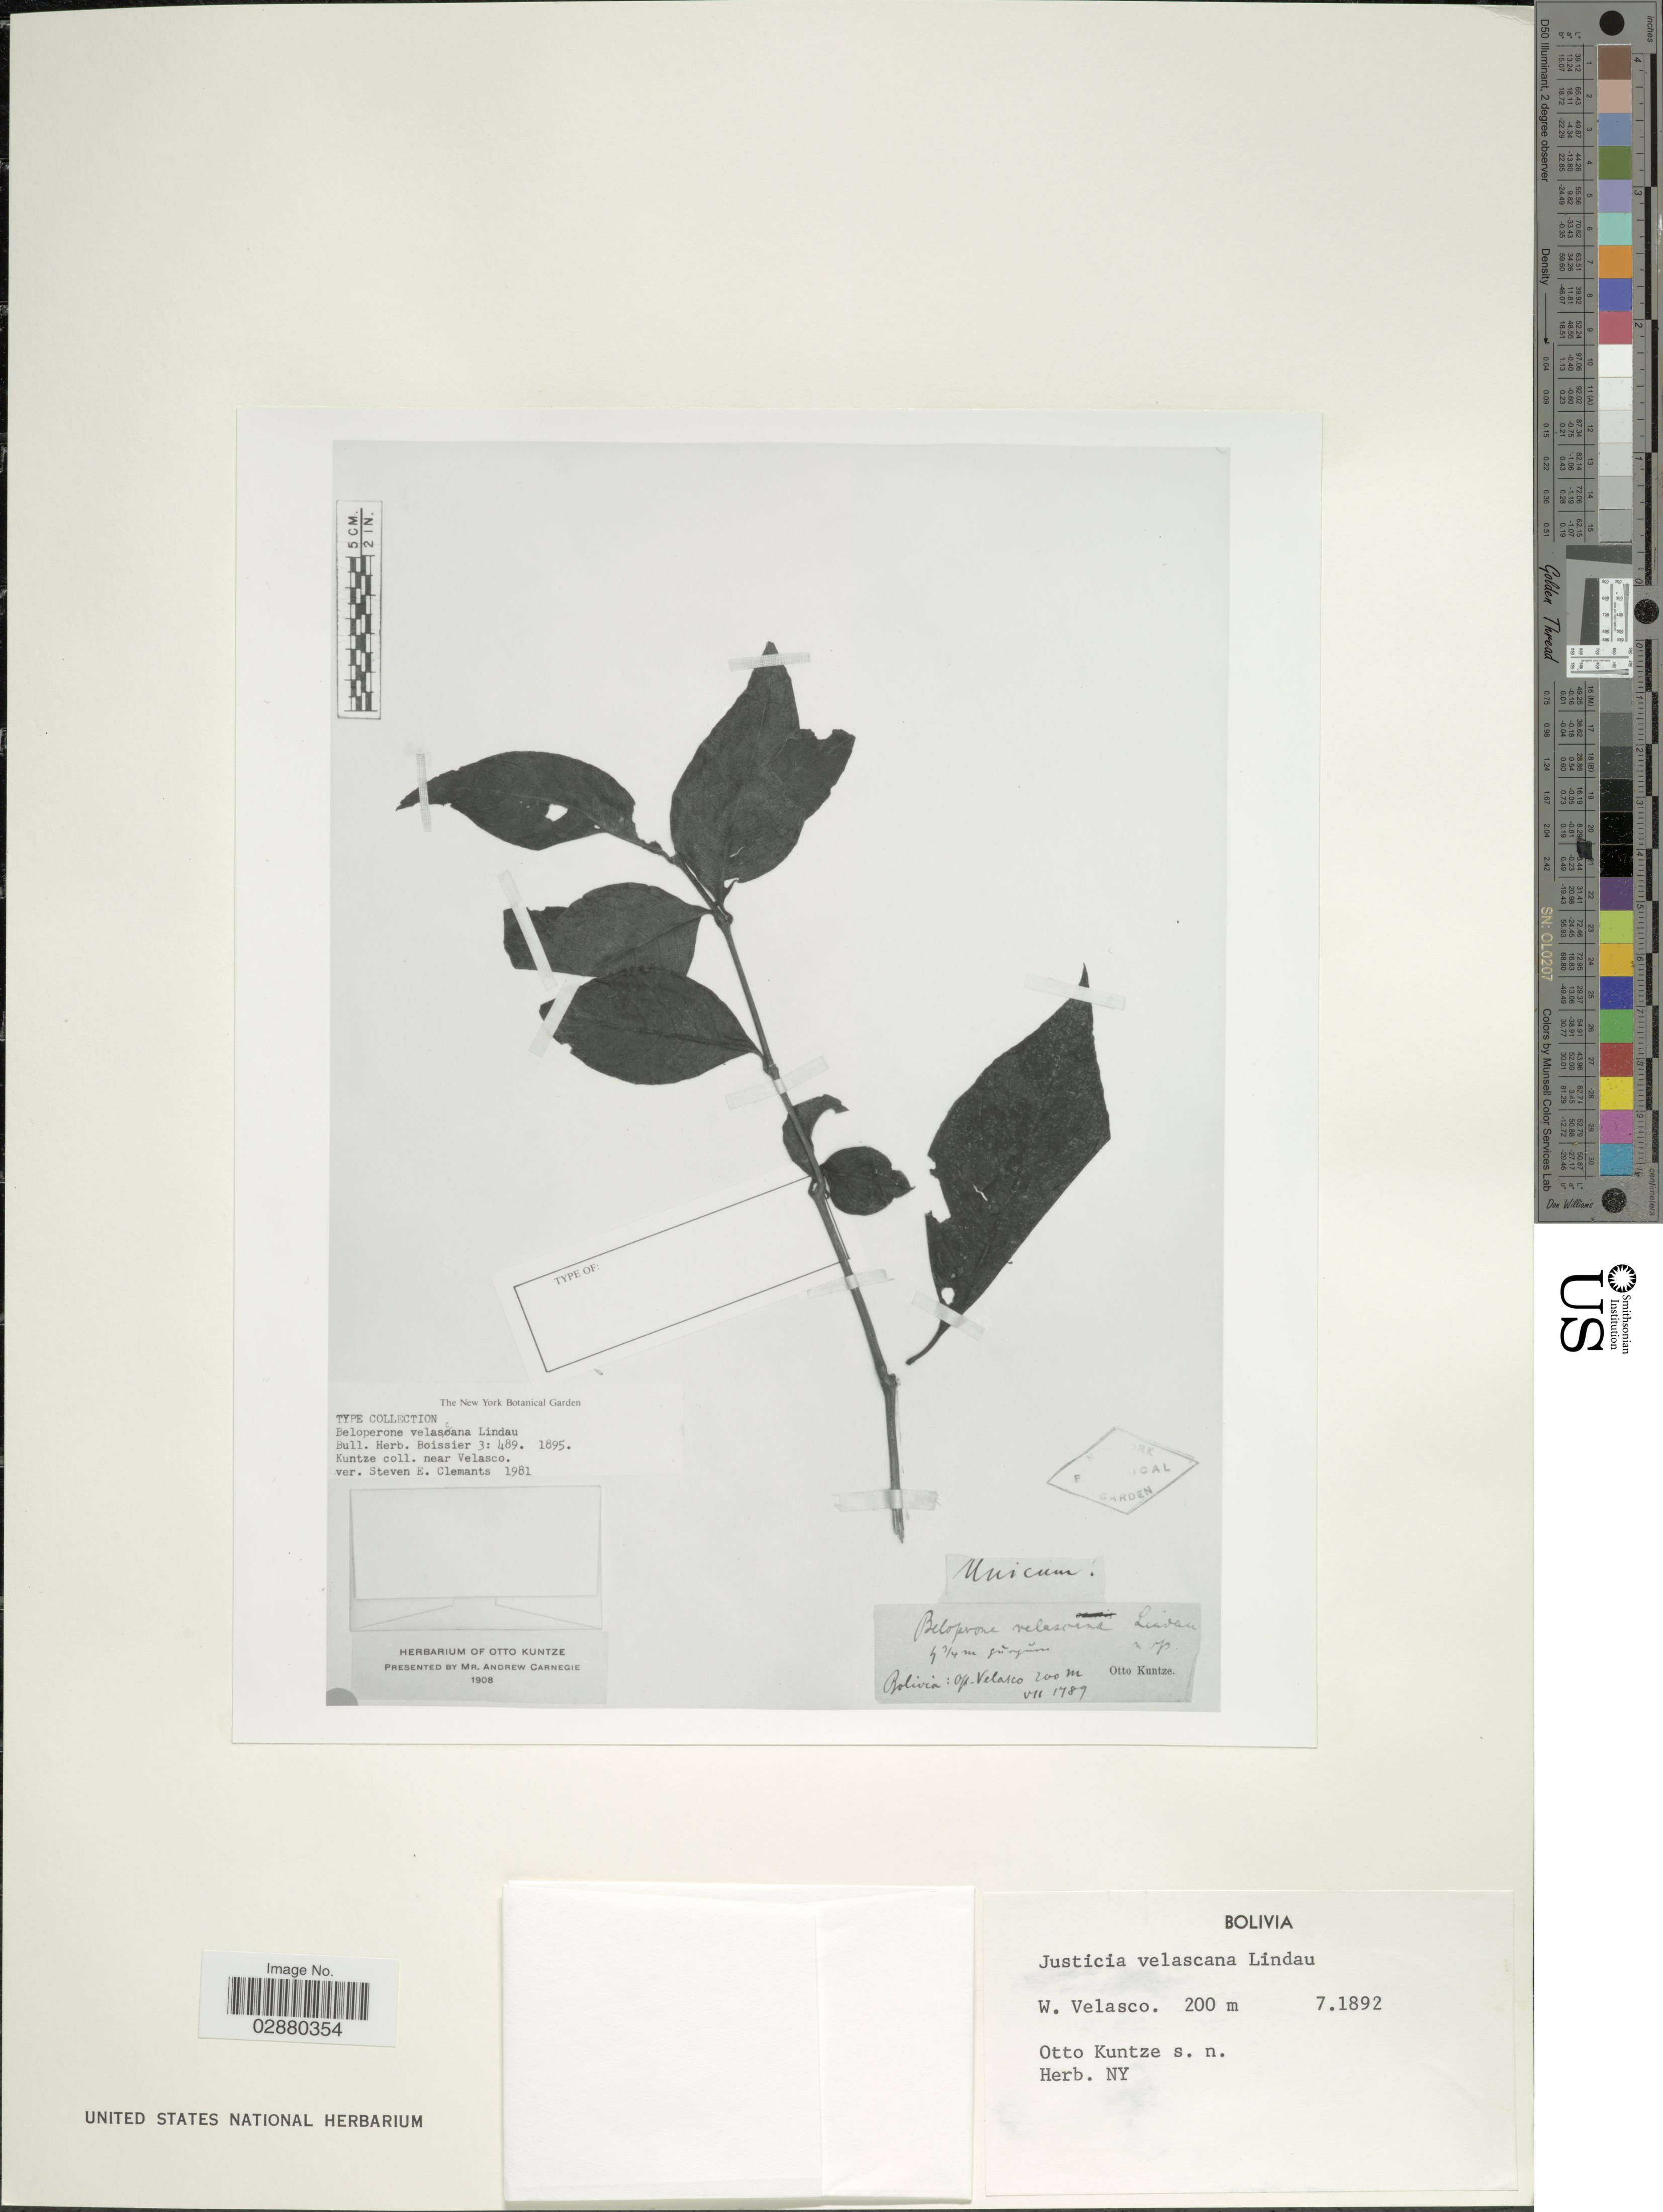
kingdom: Plantae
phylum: Tracheophyta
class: Magnoliopsida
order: Lamiales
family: Acanthaceae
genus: Justicia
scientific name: Justicia ramulosa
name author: (Morong) V.A.W. Graham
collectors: C.E.O. Kuntze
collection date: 1892-07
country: Bolivia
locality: W. Velasco.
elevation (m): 200